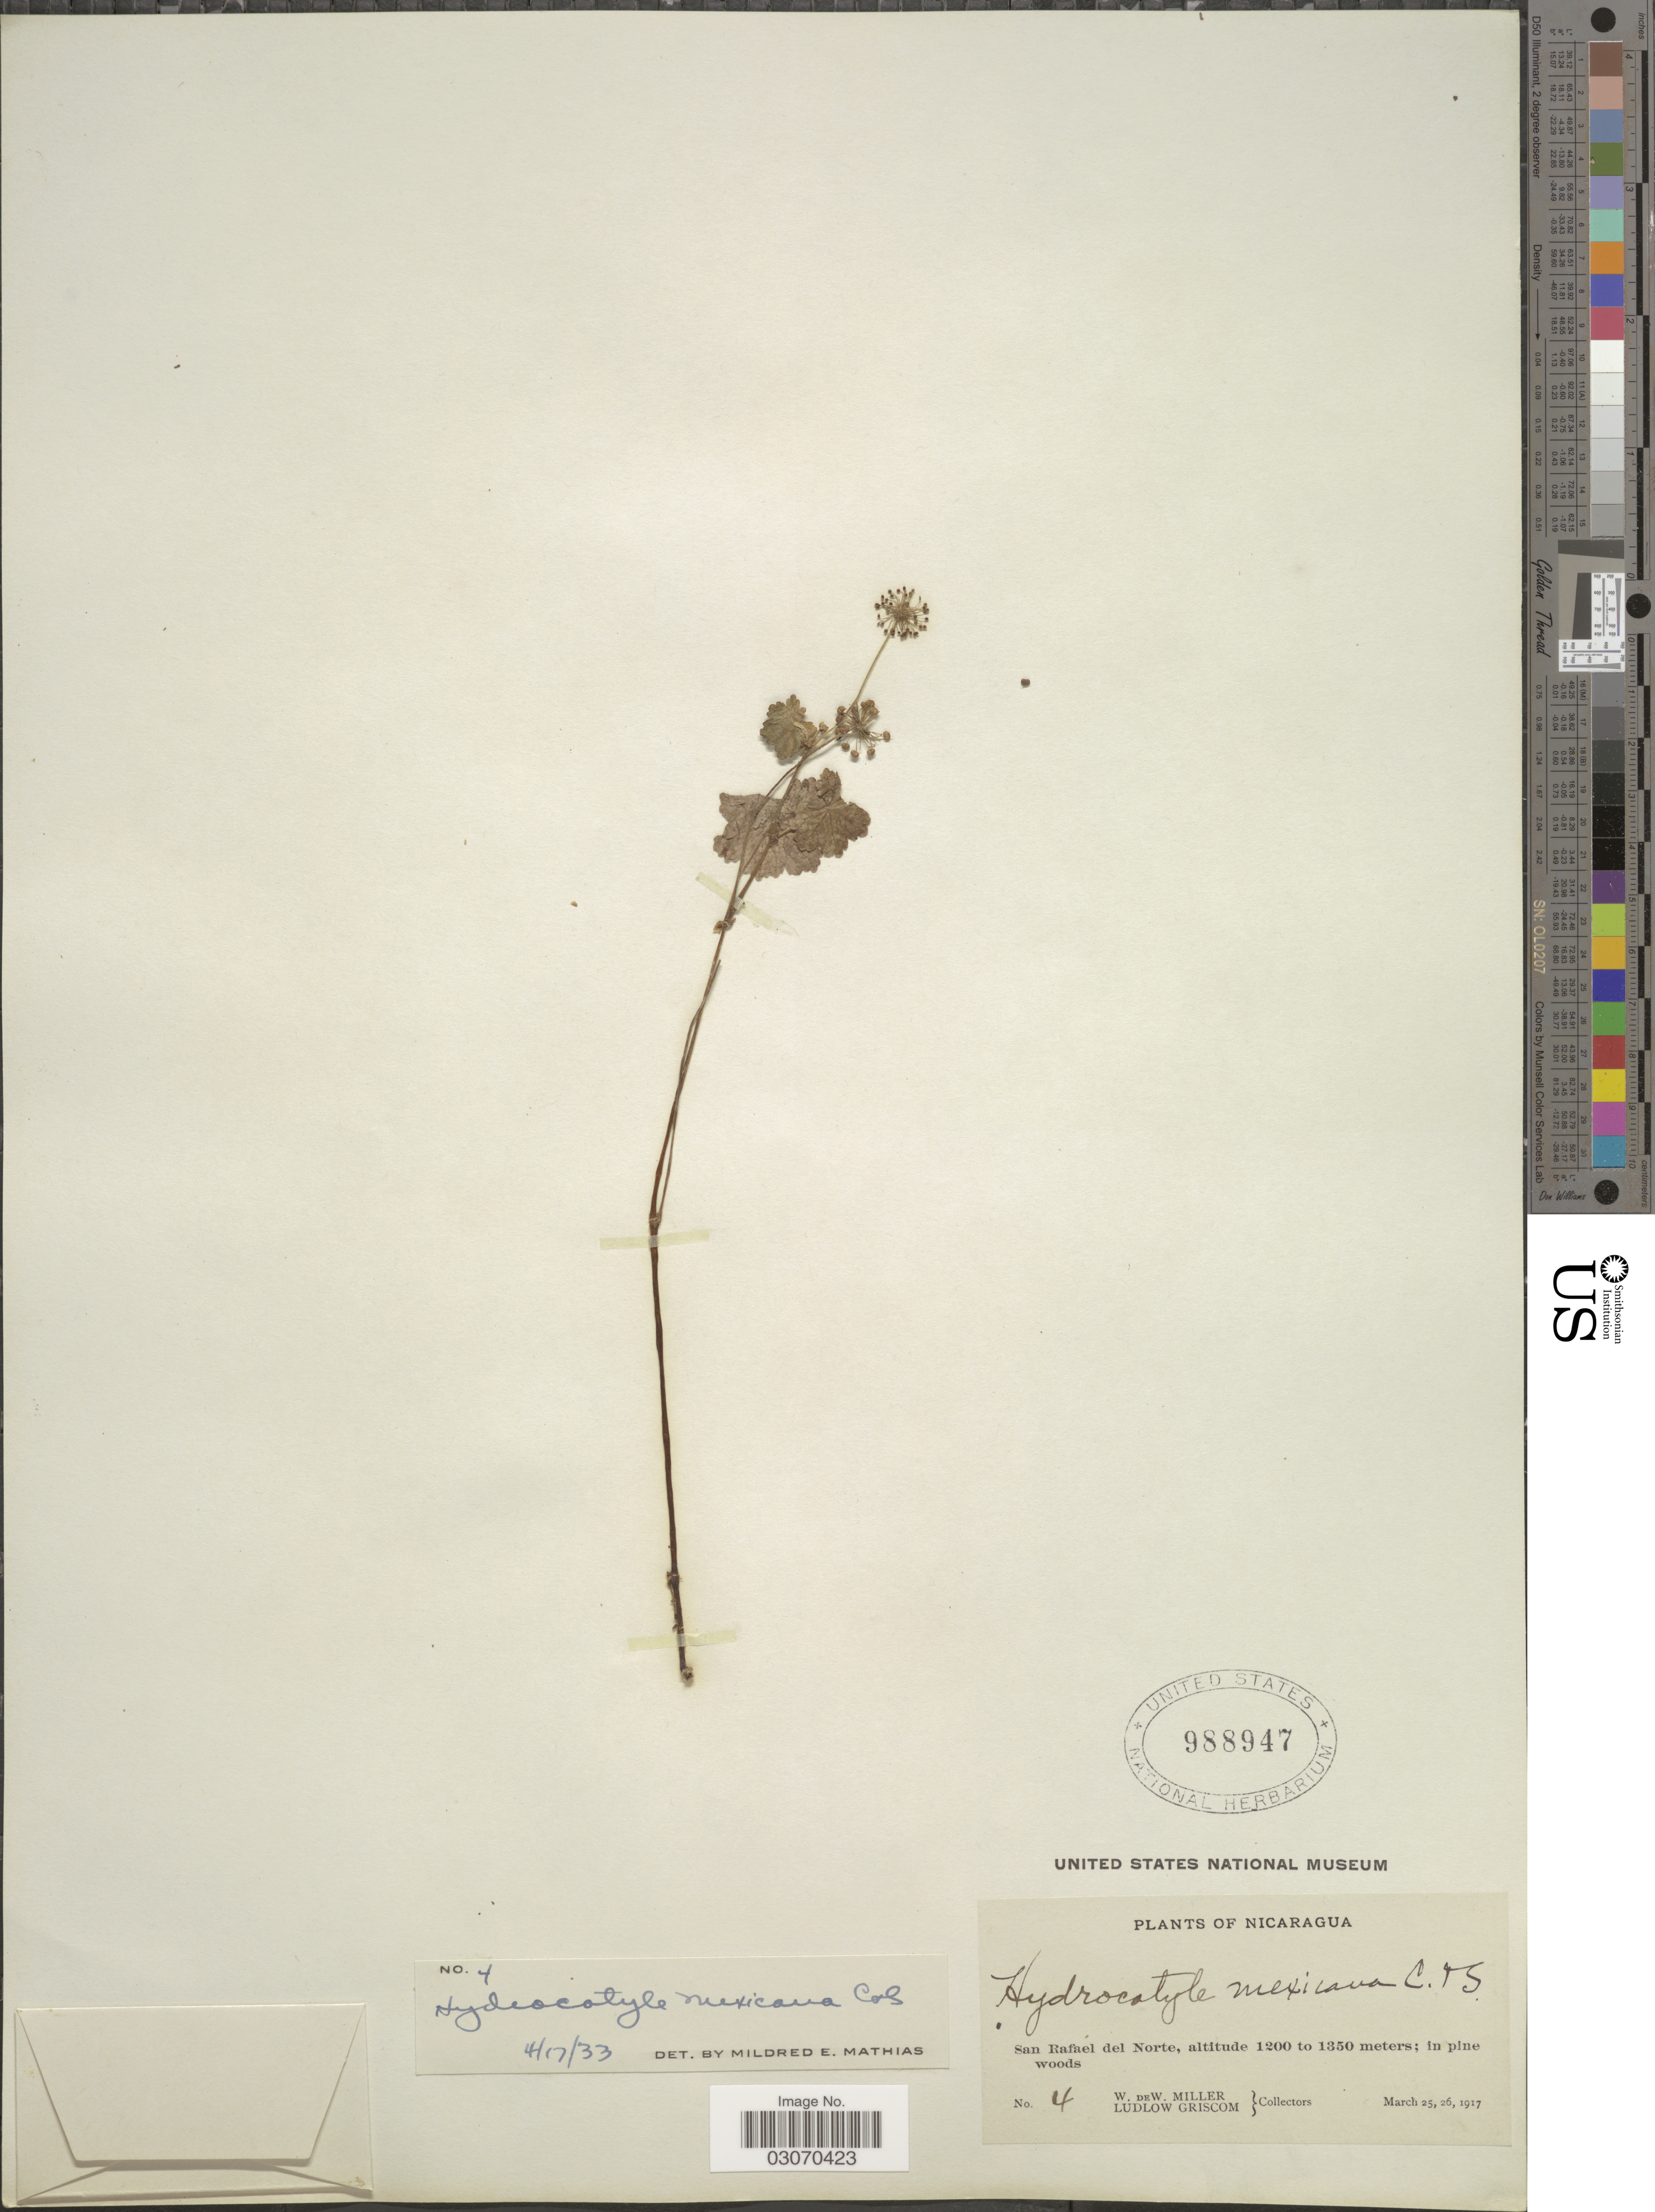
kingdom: Plantae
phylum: Tracheophyta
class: Magnoliopsida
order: Apiales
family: Araliaceae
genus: Hydrocotyle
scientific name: Hydrocotyle mexicana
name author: Schltdl. & Cham.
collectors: W. D. Miller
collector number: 4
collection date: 1917-03-25/1917-03-26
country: Nicaragua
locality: San Rafael del Norte.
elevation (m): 1200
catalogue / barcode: US 988947